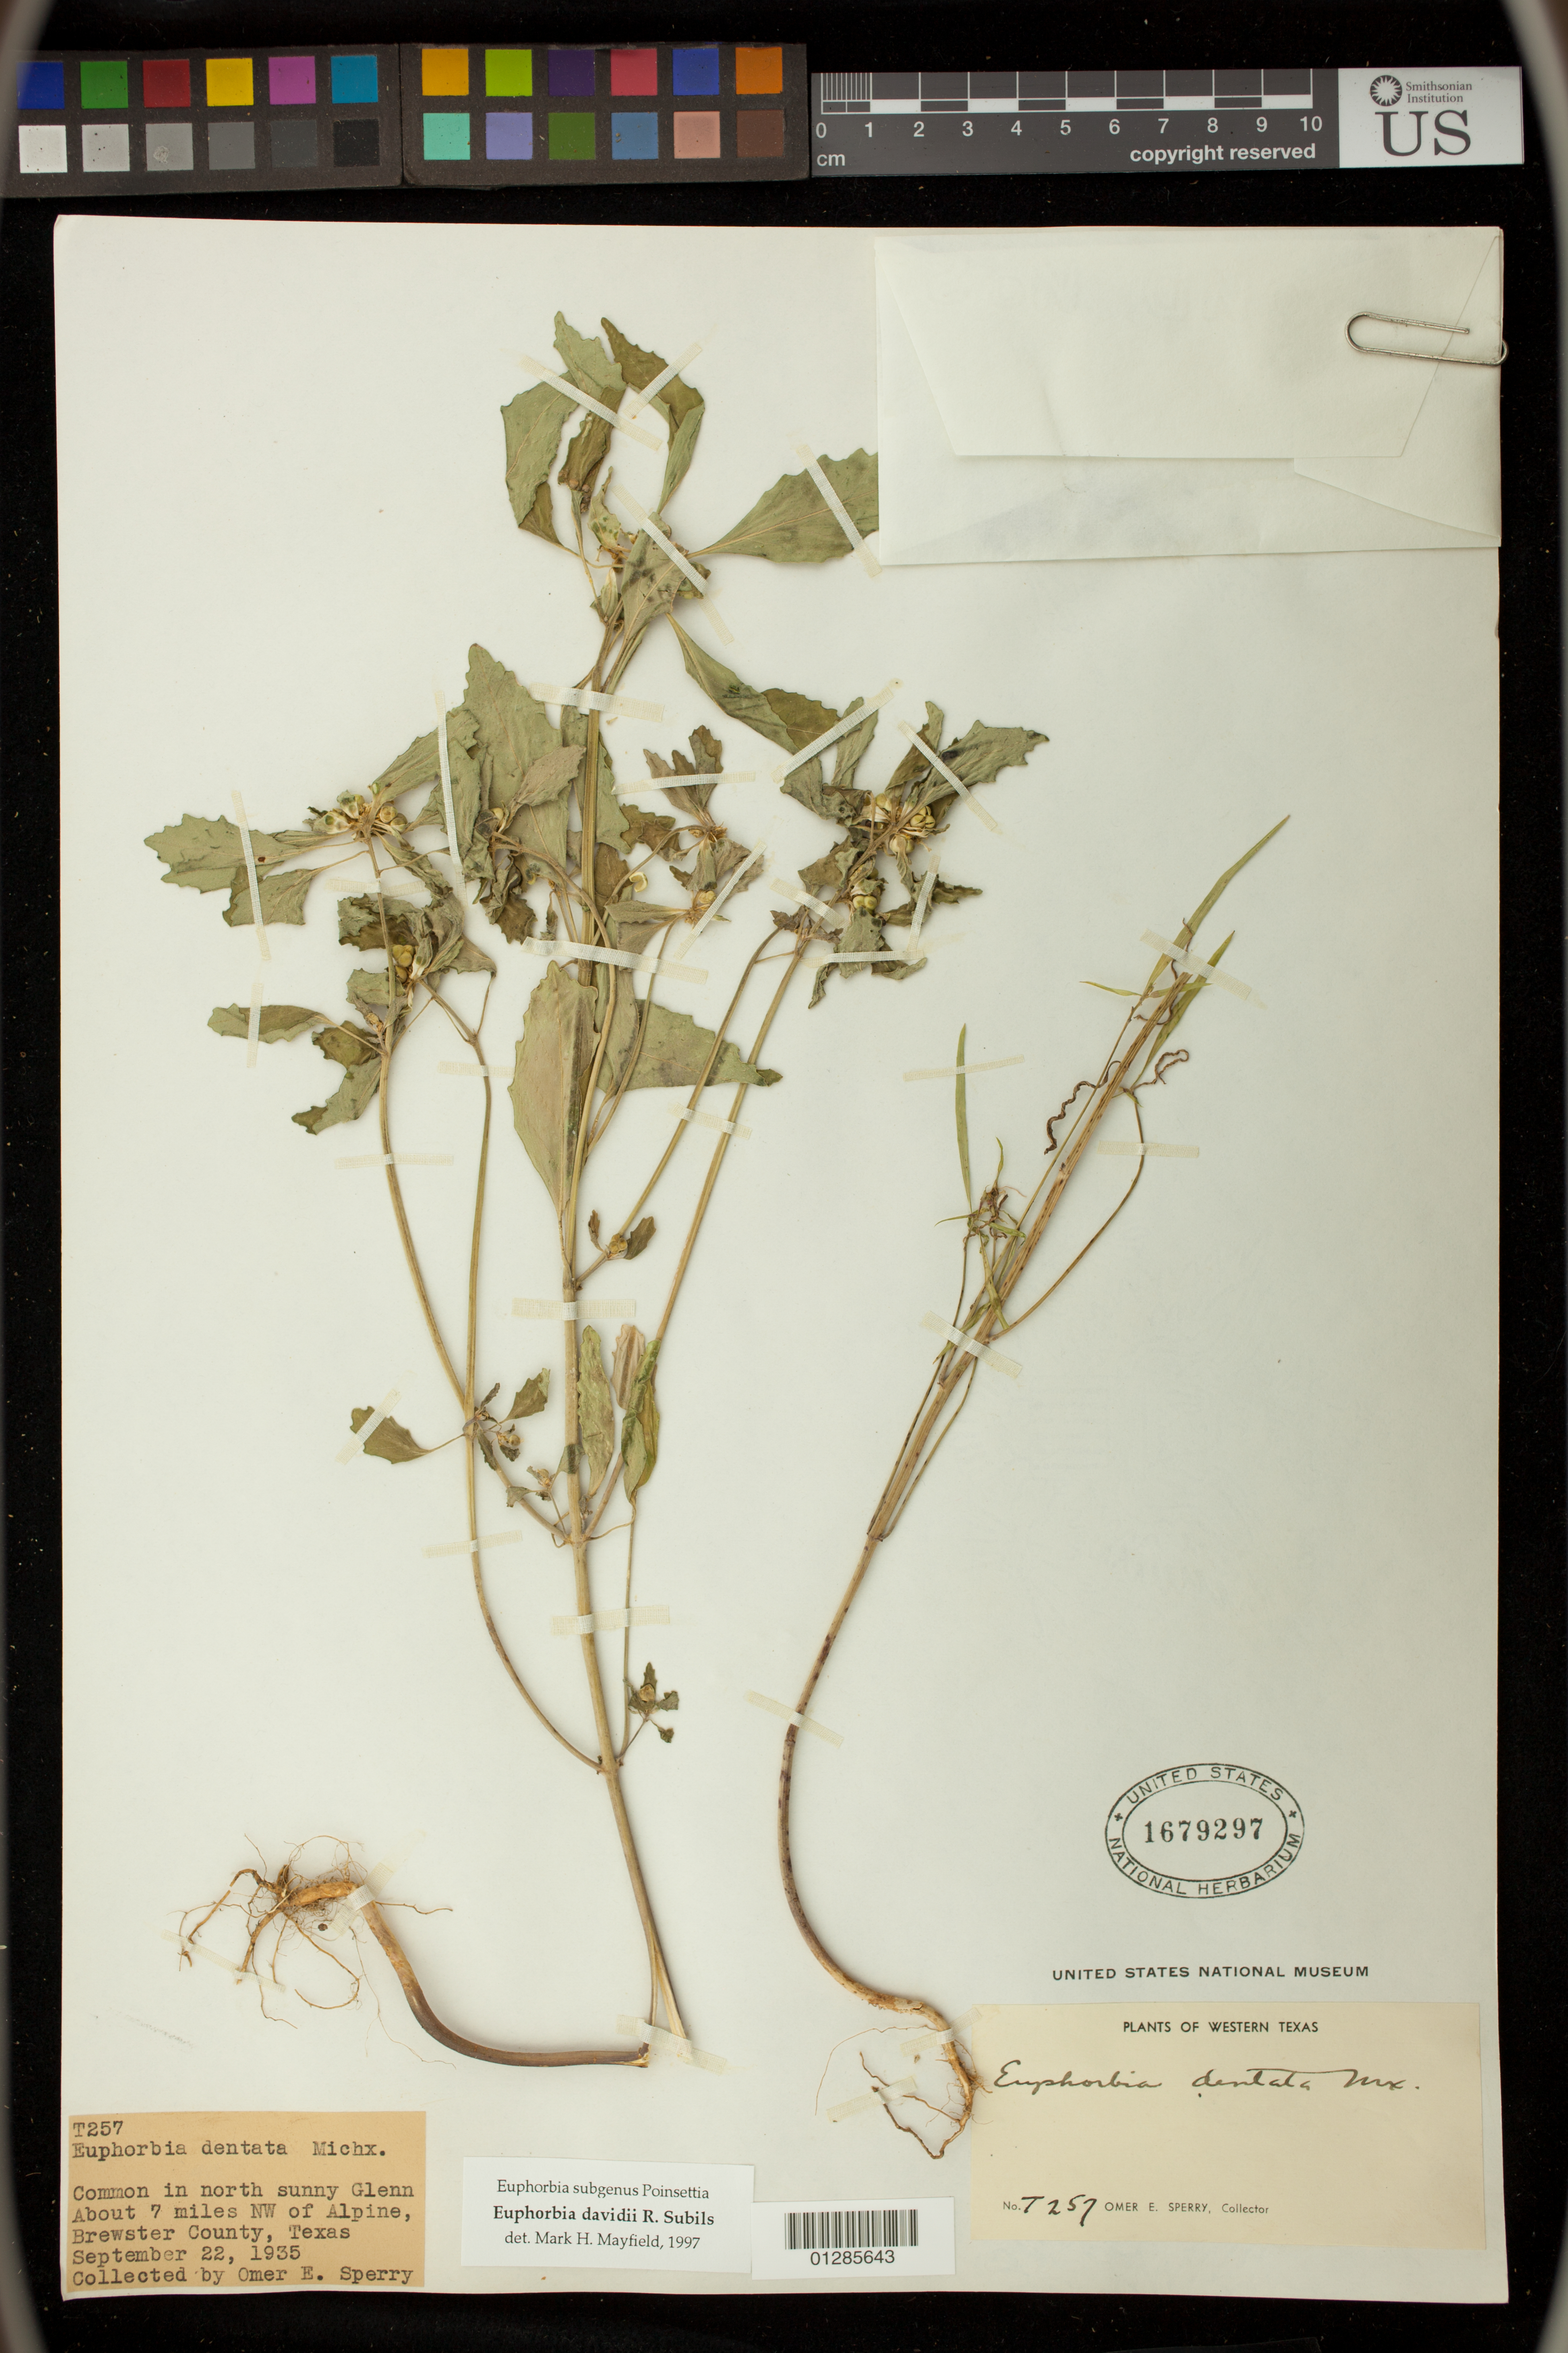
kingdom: Plantae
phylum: Tracheophyta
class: Magnoliopsida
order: Malpighiales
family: Euphorbiaceae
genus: Euphorbia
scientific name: Euphorbia davidii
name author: Subils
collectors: O. E. Sperry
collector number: T257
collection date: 1935-09-22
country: United States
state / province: Texas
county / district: Brewster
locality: About 7 miles NW of Alpine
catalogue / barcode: US 1679297